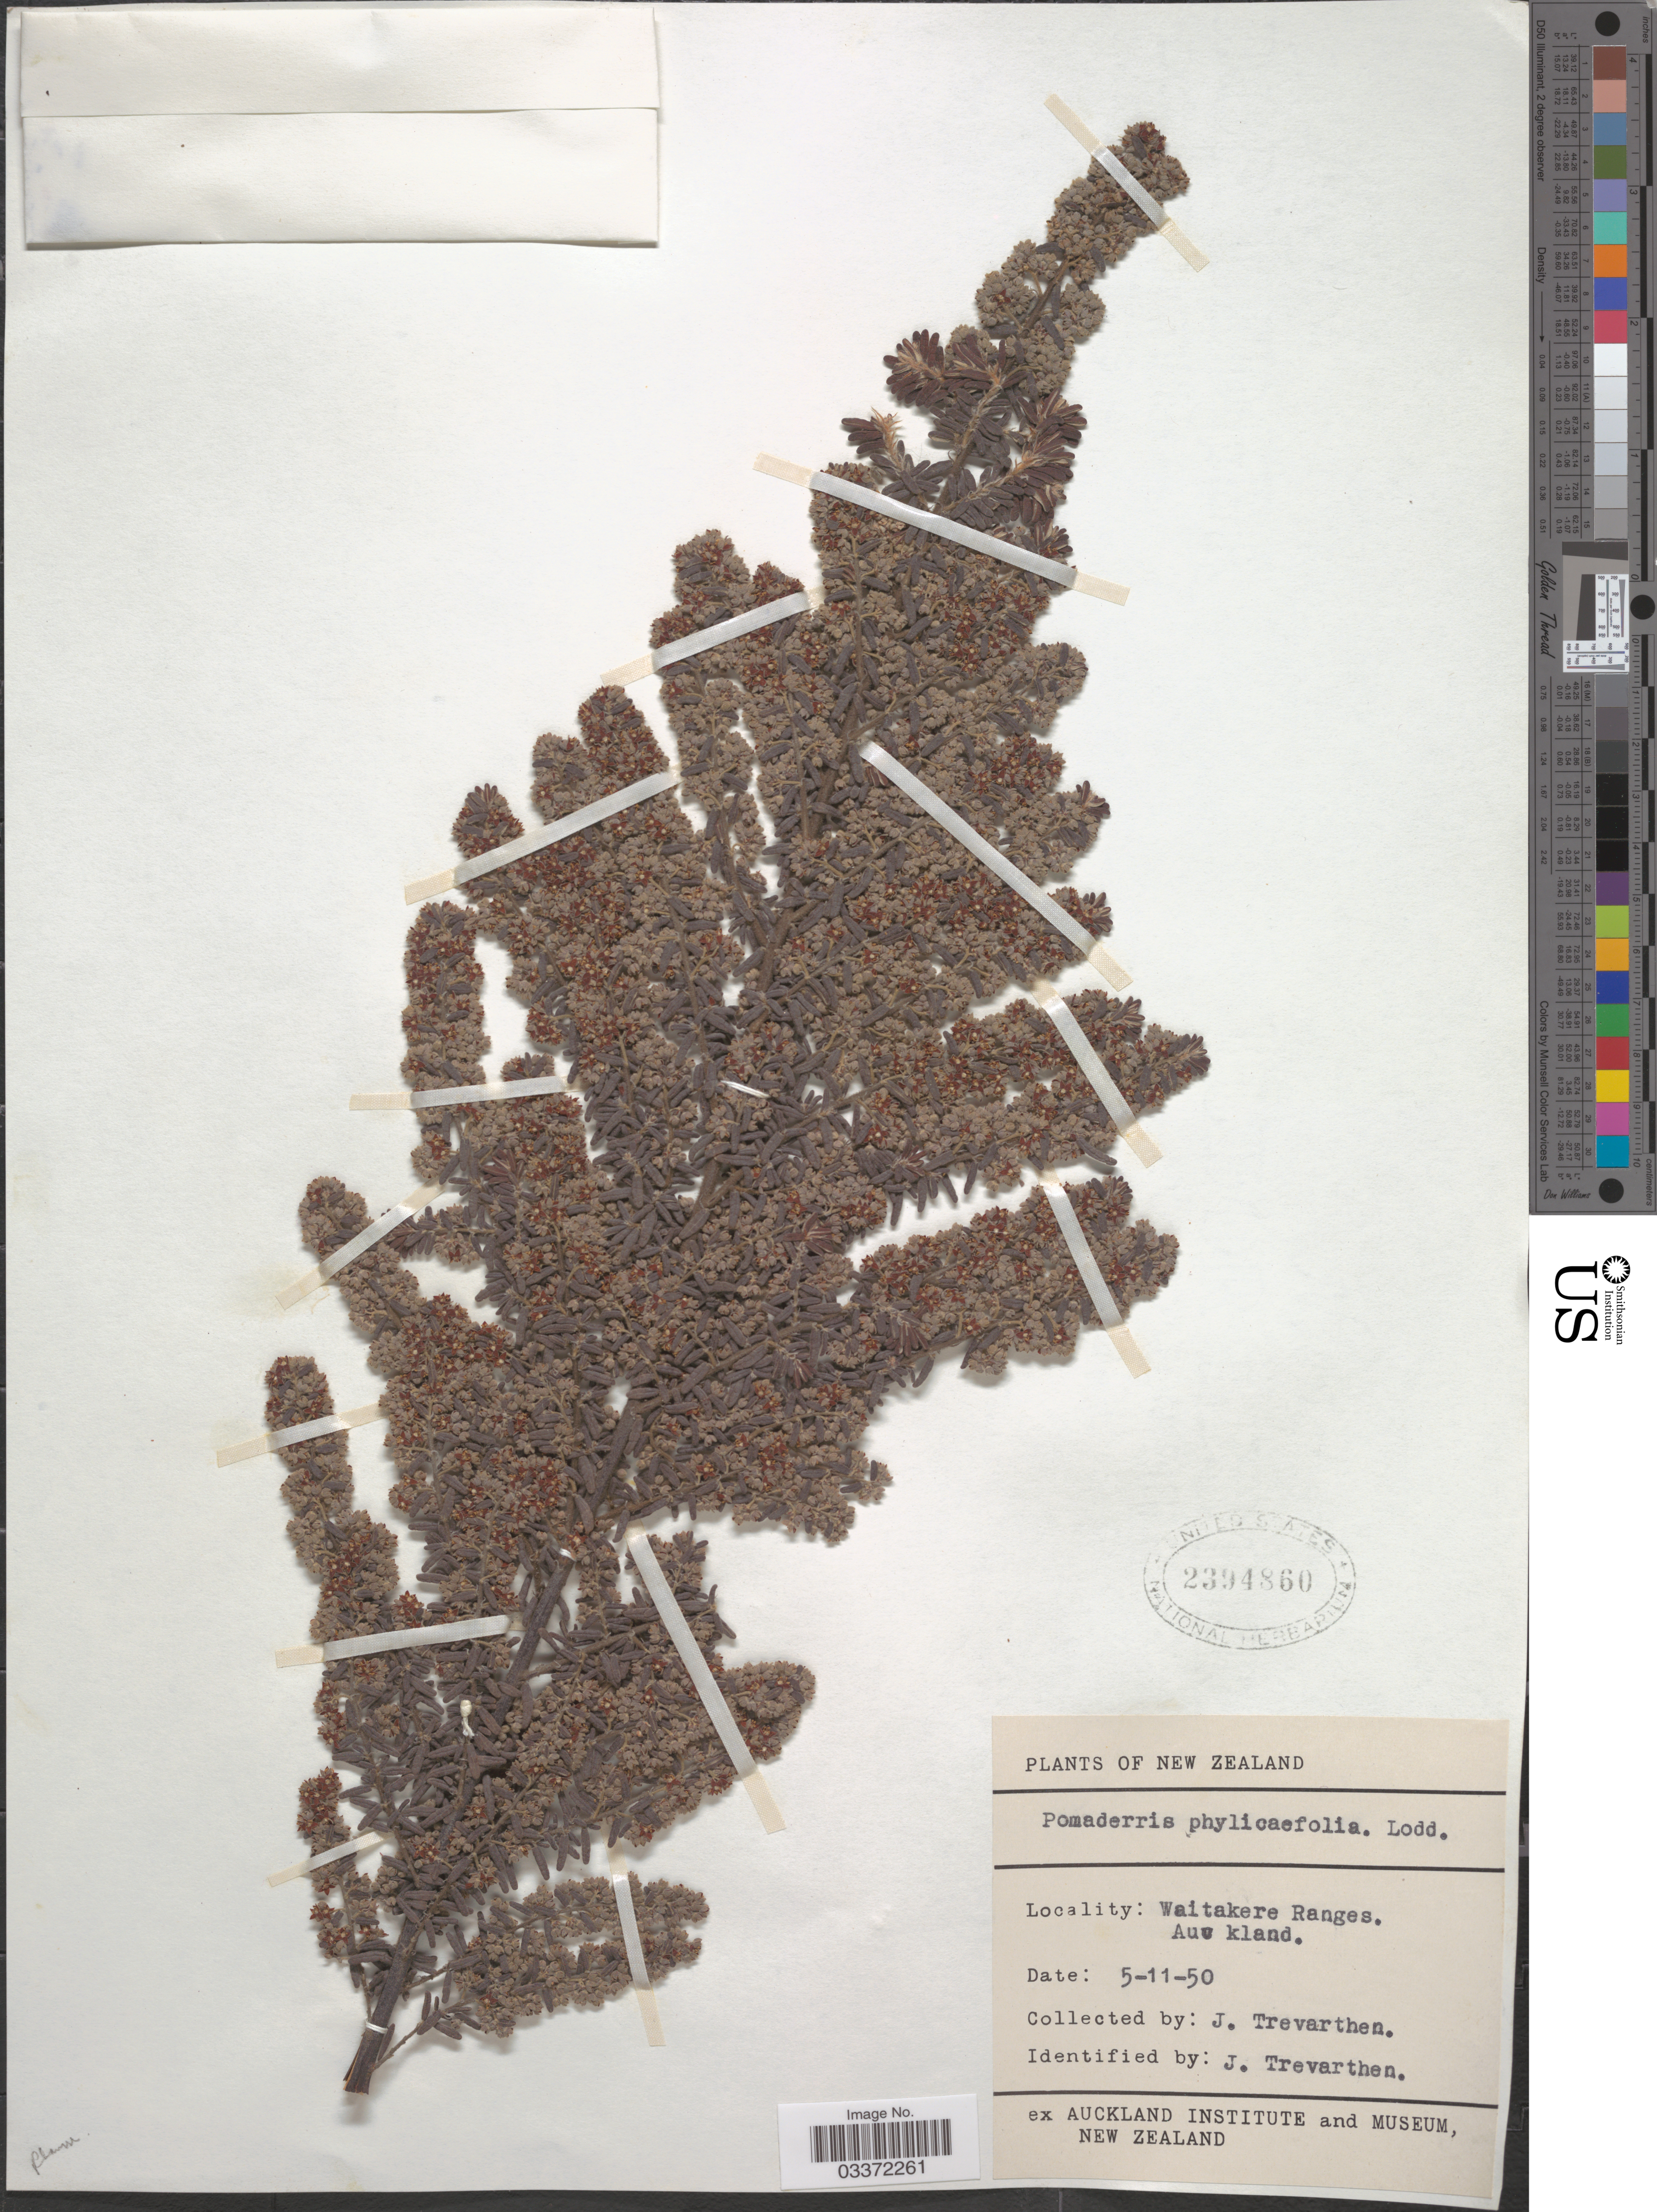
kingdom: Plantae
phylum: Tracheophyta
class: Magnoliopsida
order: Rosales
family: Rhamnaceae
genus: Pomaderris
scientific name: Pomaderris phylicifolia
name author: Link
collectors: J. Trevarthen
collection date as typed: Transcribed d/m/y: 5/11/50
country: New Zealand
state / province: Auckland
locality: Waitakere Ranges.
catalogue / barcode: US 2394860